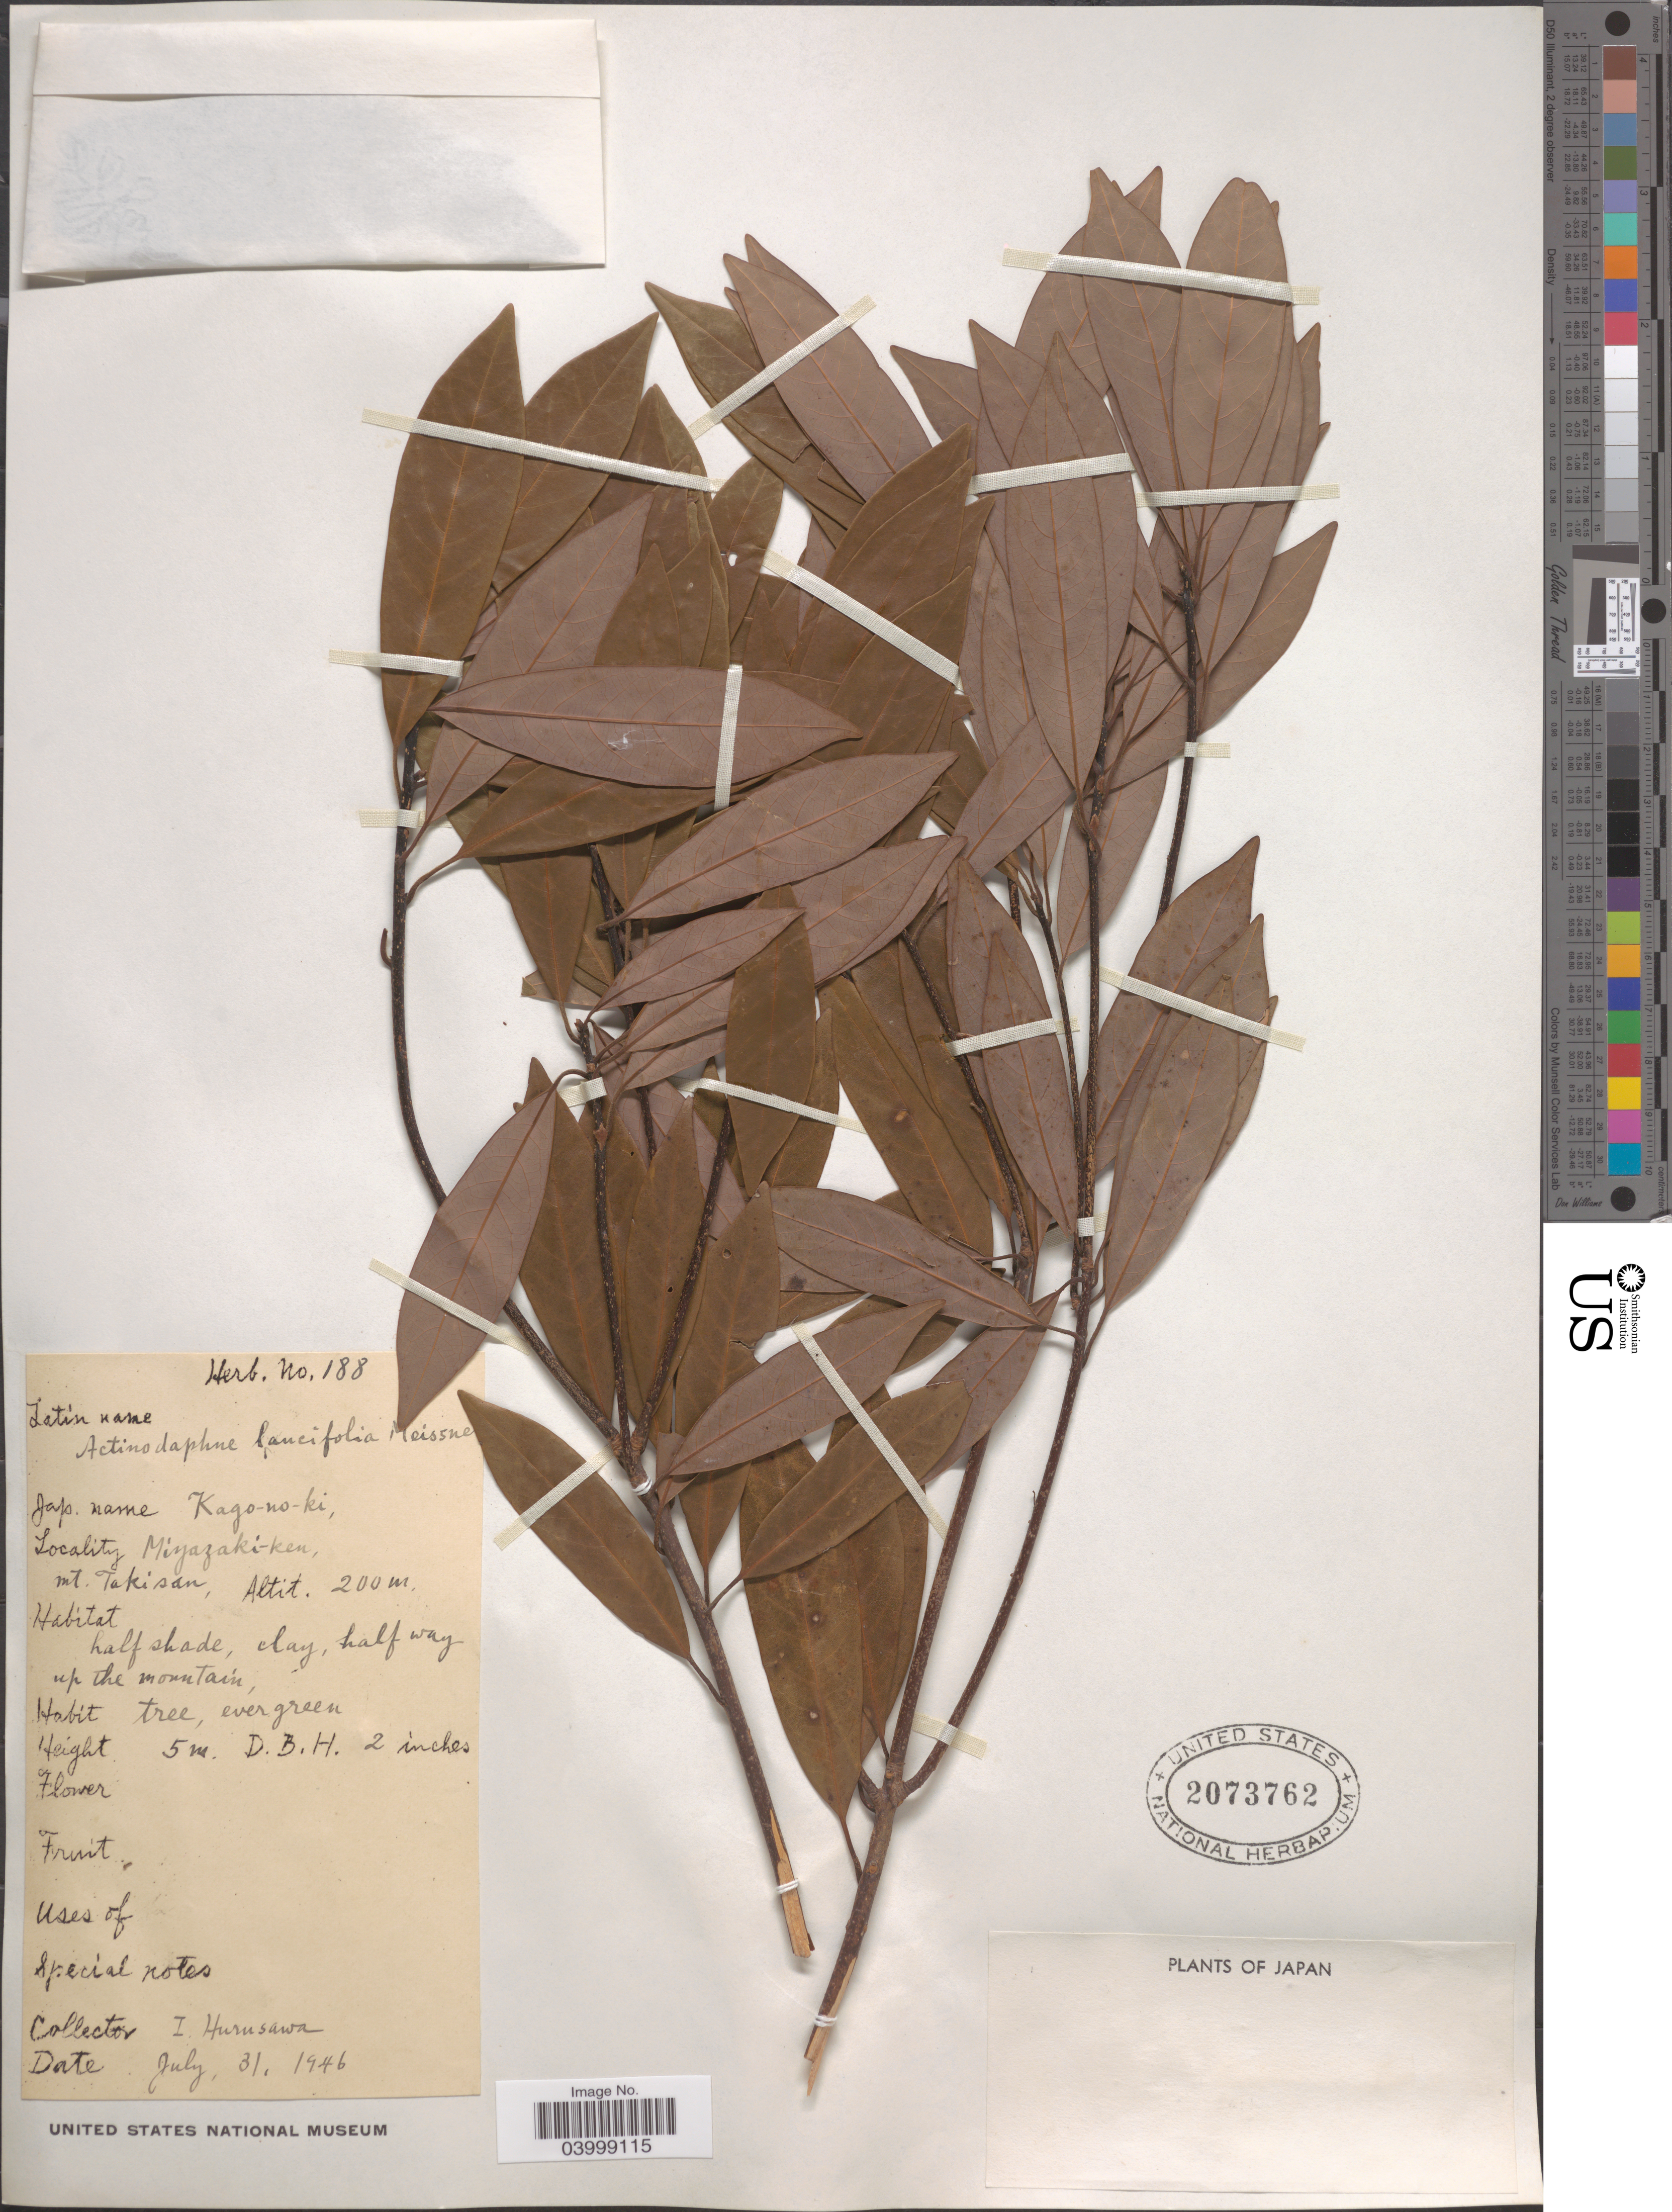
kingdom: Plantae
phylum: Tracheophyta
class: Magnoliopsida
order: Laurales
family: Lauraceae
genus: Actinodaphne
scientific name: Actinodaphne lancifolia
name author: (Blume) Meisn.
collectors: I. Hurusawa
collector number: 188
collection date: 1946-07-31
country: Japan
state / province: Miyazaki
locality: Miyazaki-ken, mt. Takisan.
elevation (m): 200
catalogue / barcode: US 2073762